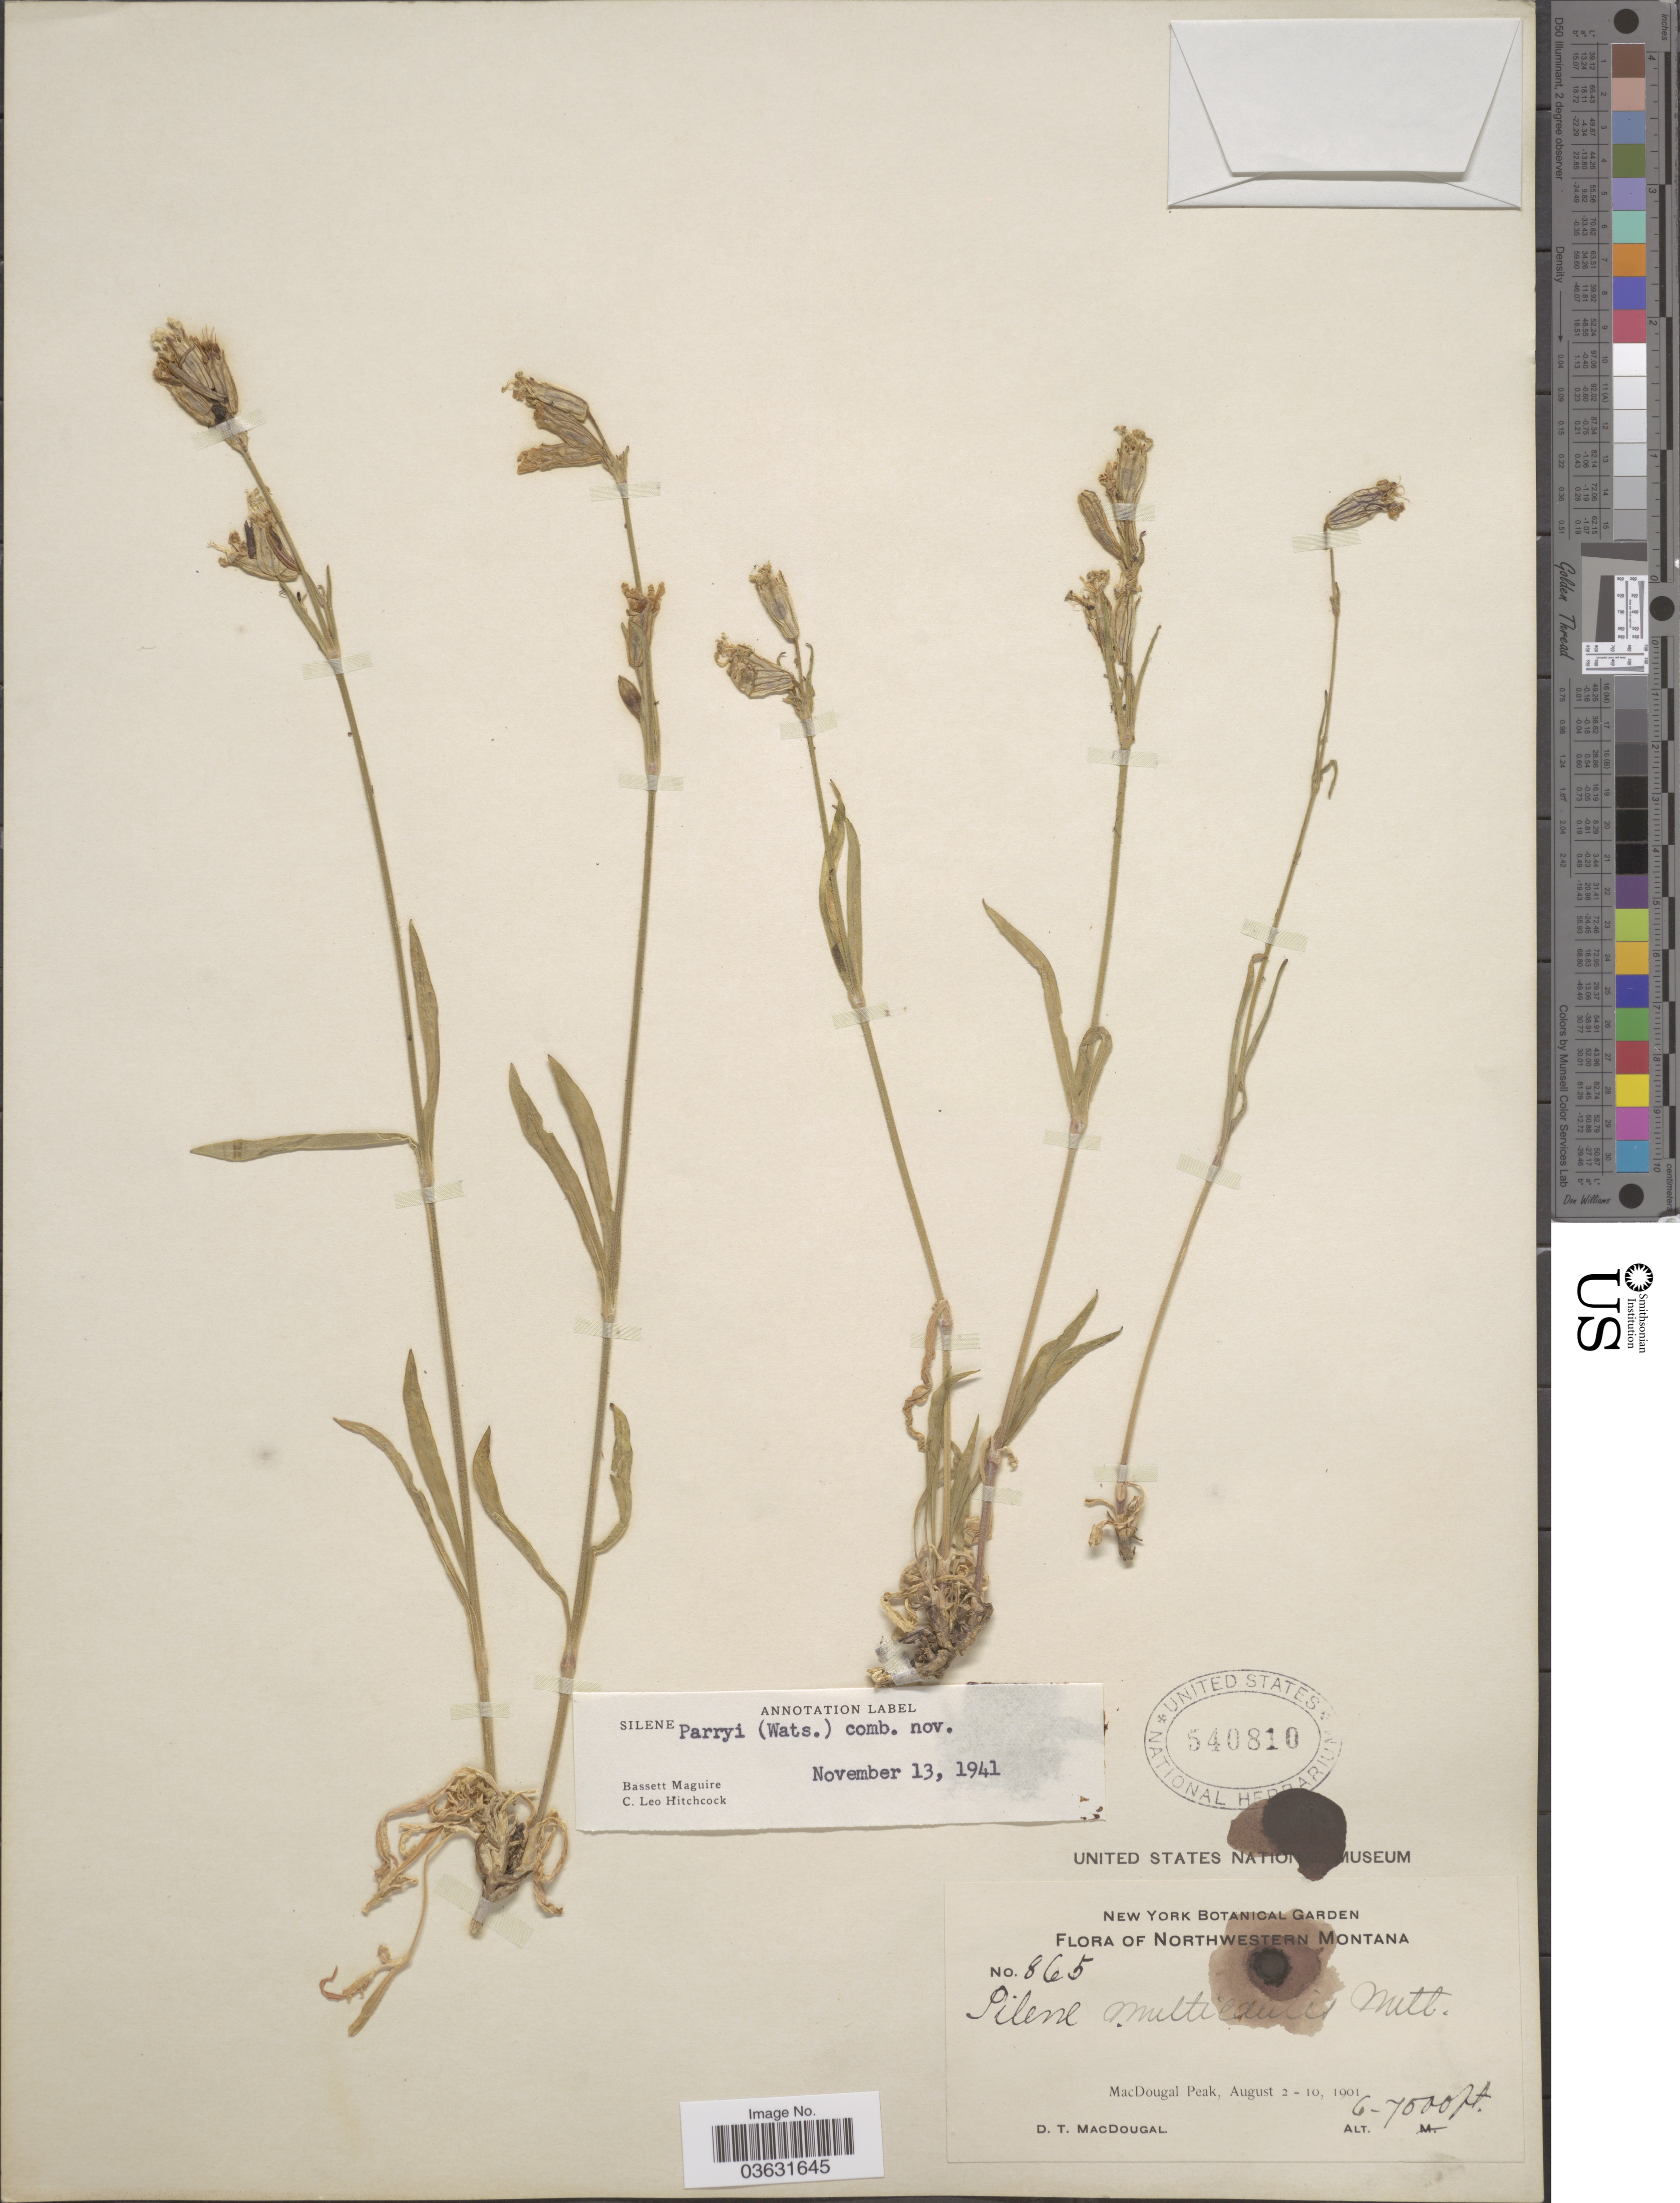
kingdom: Plantae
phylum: Tracheophyta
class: Magnoliopsida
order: Caryophyllales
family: Caryophyllaceae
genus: Silene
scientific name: Silene parryi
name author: (S. Watson) C.L. Hitchc. & Maguire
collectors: D. T. MacDougal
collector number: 865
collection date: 1901-08-02/1901-08-10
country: United States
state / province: Montana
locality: Northwestern Montana. MacDougal Peak.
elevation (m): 1829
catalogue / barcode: US 540810